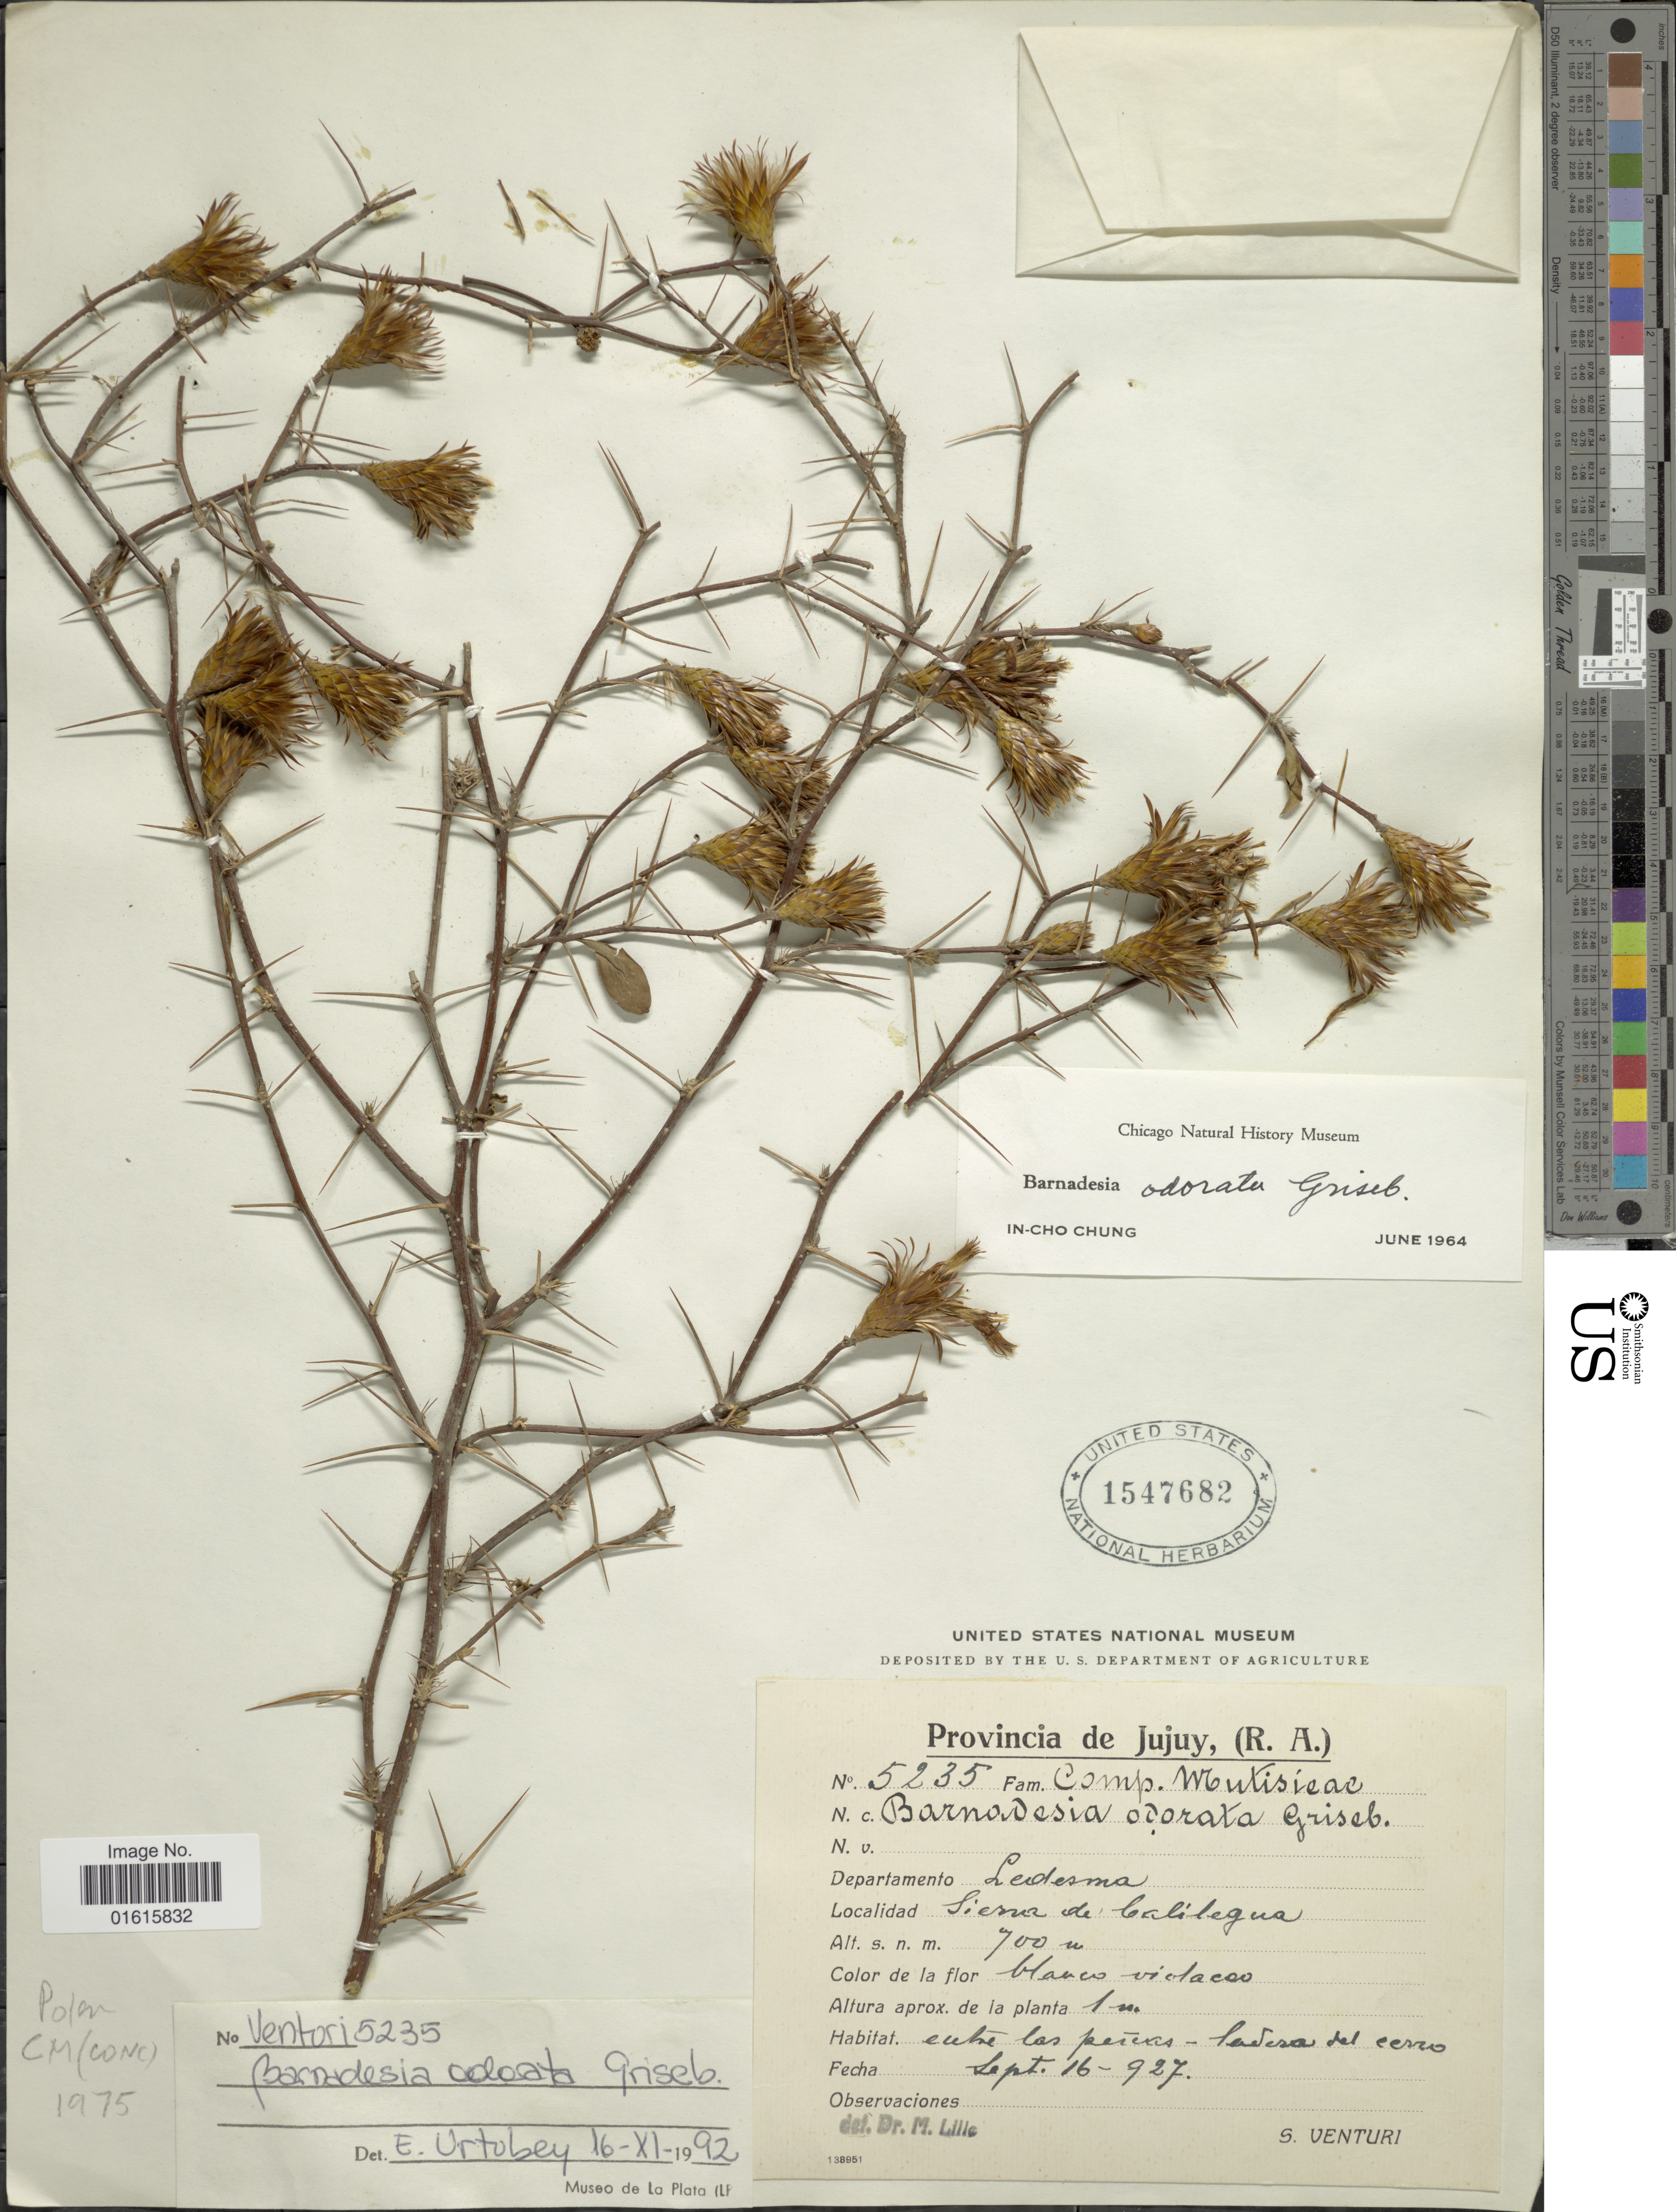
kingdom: Plantae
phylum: Tracheophyta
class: Magnoliopsida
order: Asterales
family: Asteraceae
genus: Barnadesia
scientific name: Barnadesia odorata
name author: Griseb.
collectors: S. Venturi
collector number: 5235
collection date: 1927-09-16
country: Argentina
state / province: Jujuy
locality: Departamento Ludesma, Sierra de Calilegua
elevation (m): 700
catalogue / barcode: US 1547682